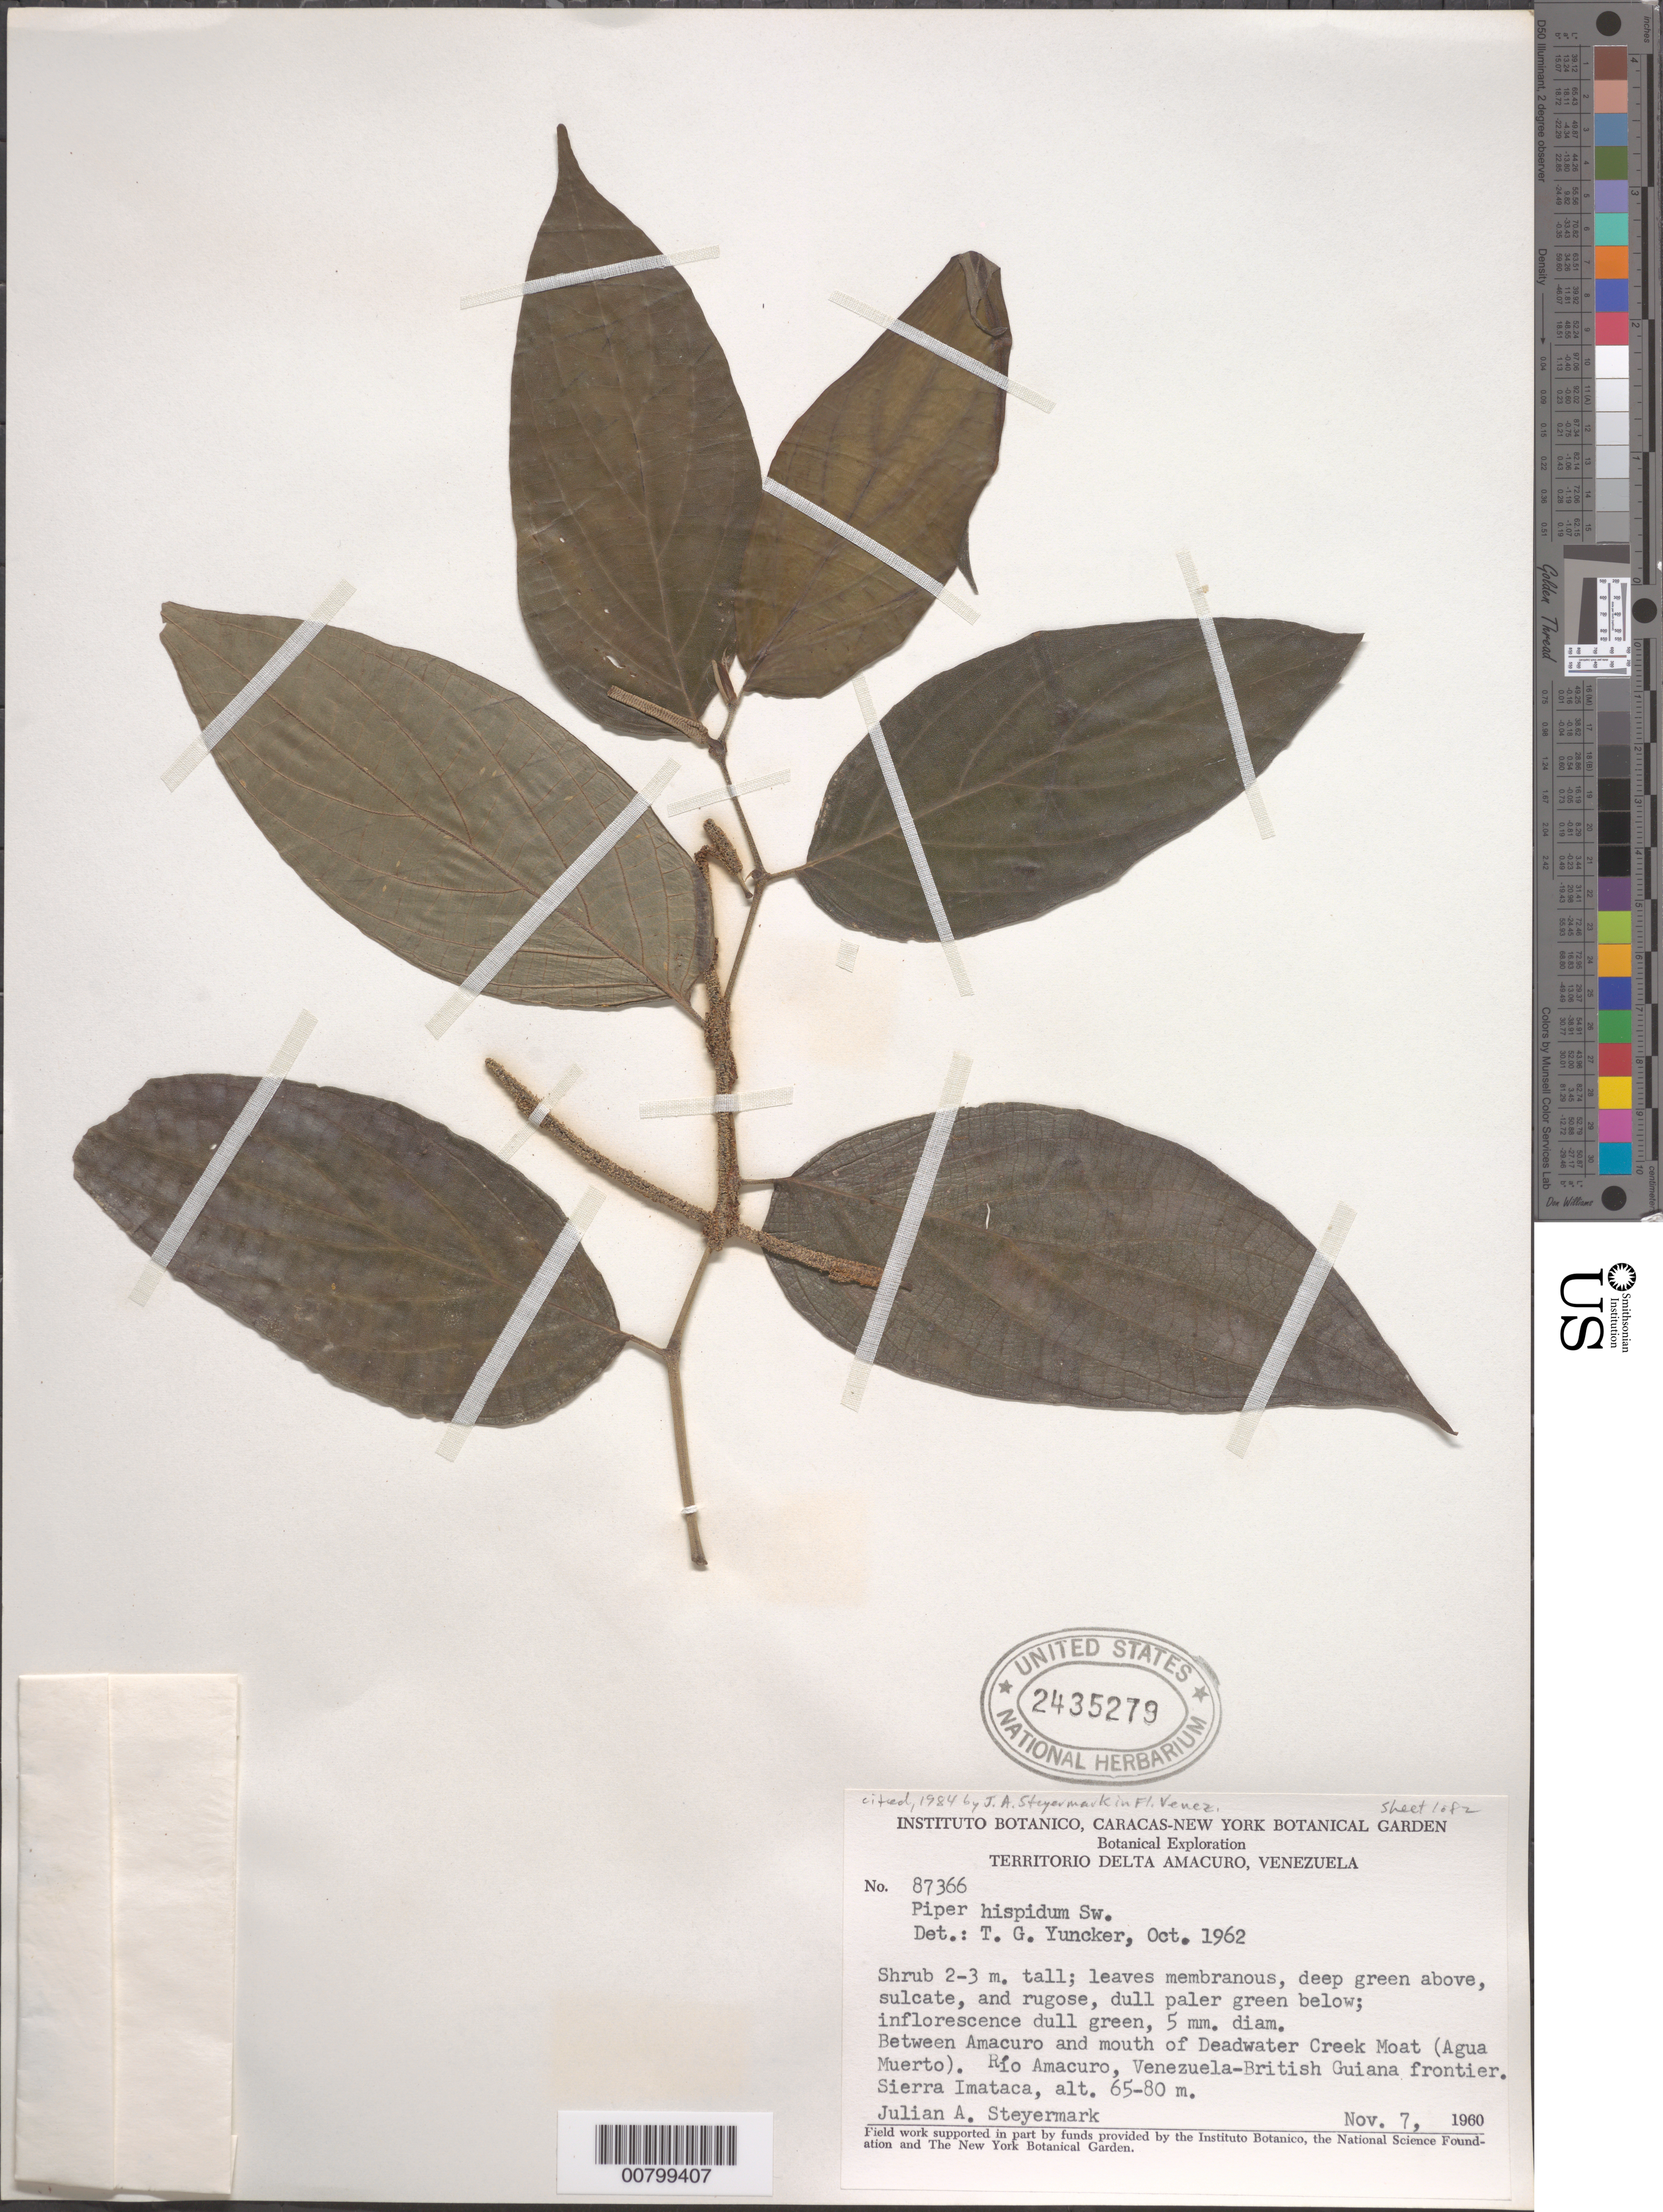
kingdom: Plantae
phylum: Tracheophyta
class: Magnoliopsida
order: Piperales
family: Piperaceae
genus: Piper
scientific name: Piper hispidum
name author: Sw.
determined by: Steyermark, Julian A., (VEN)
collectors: J. Steyermark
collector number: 87366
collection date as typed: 7-Nov-60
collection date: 1960-11-07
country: Venezuela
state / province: Delta Amacuro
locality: Río Amacuro to mouth of Deadwater Creek Moat (Agua Muerto), Sierra Imataca, Venezuela-Guyana border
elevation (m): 65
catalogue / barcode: US 2435279